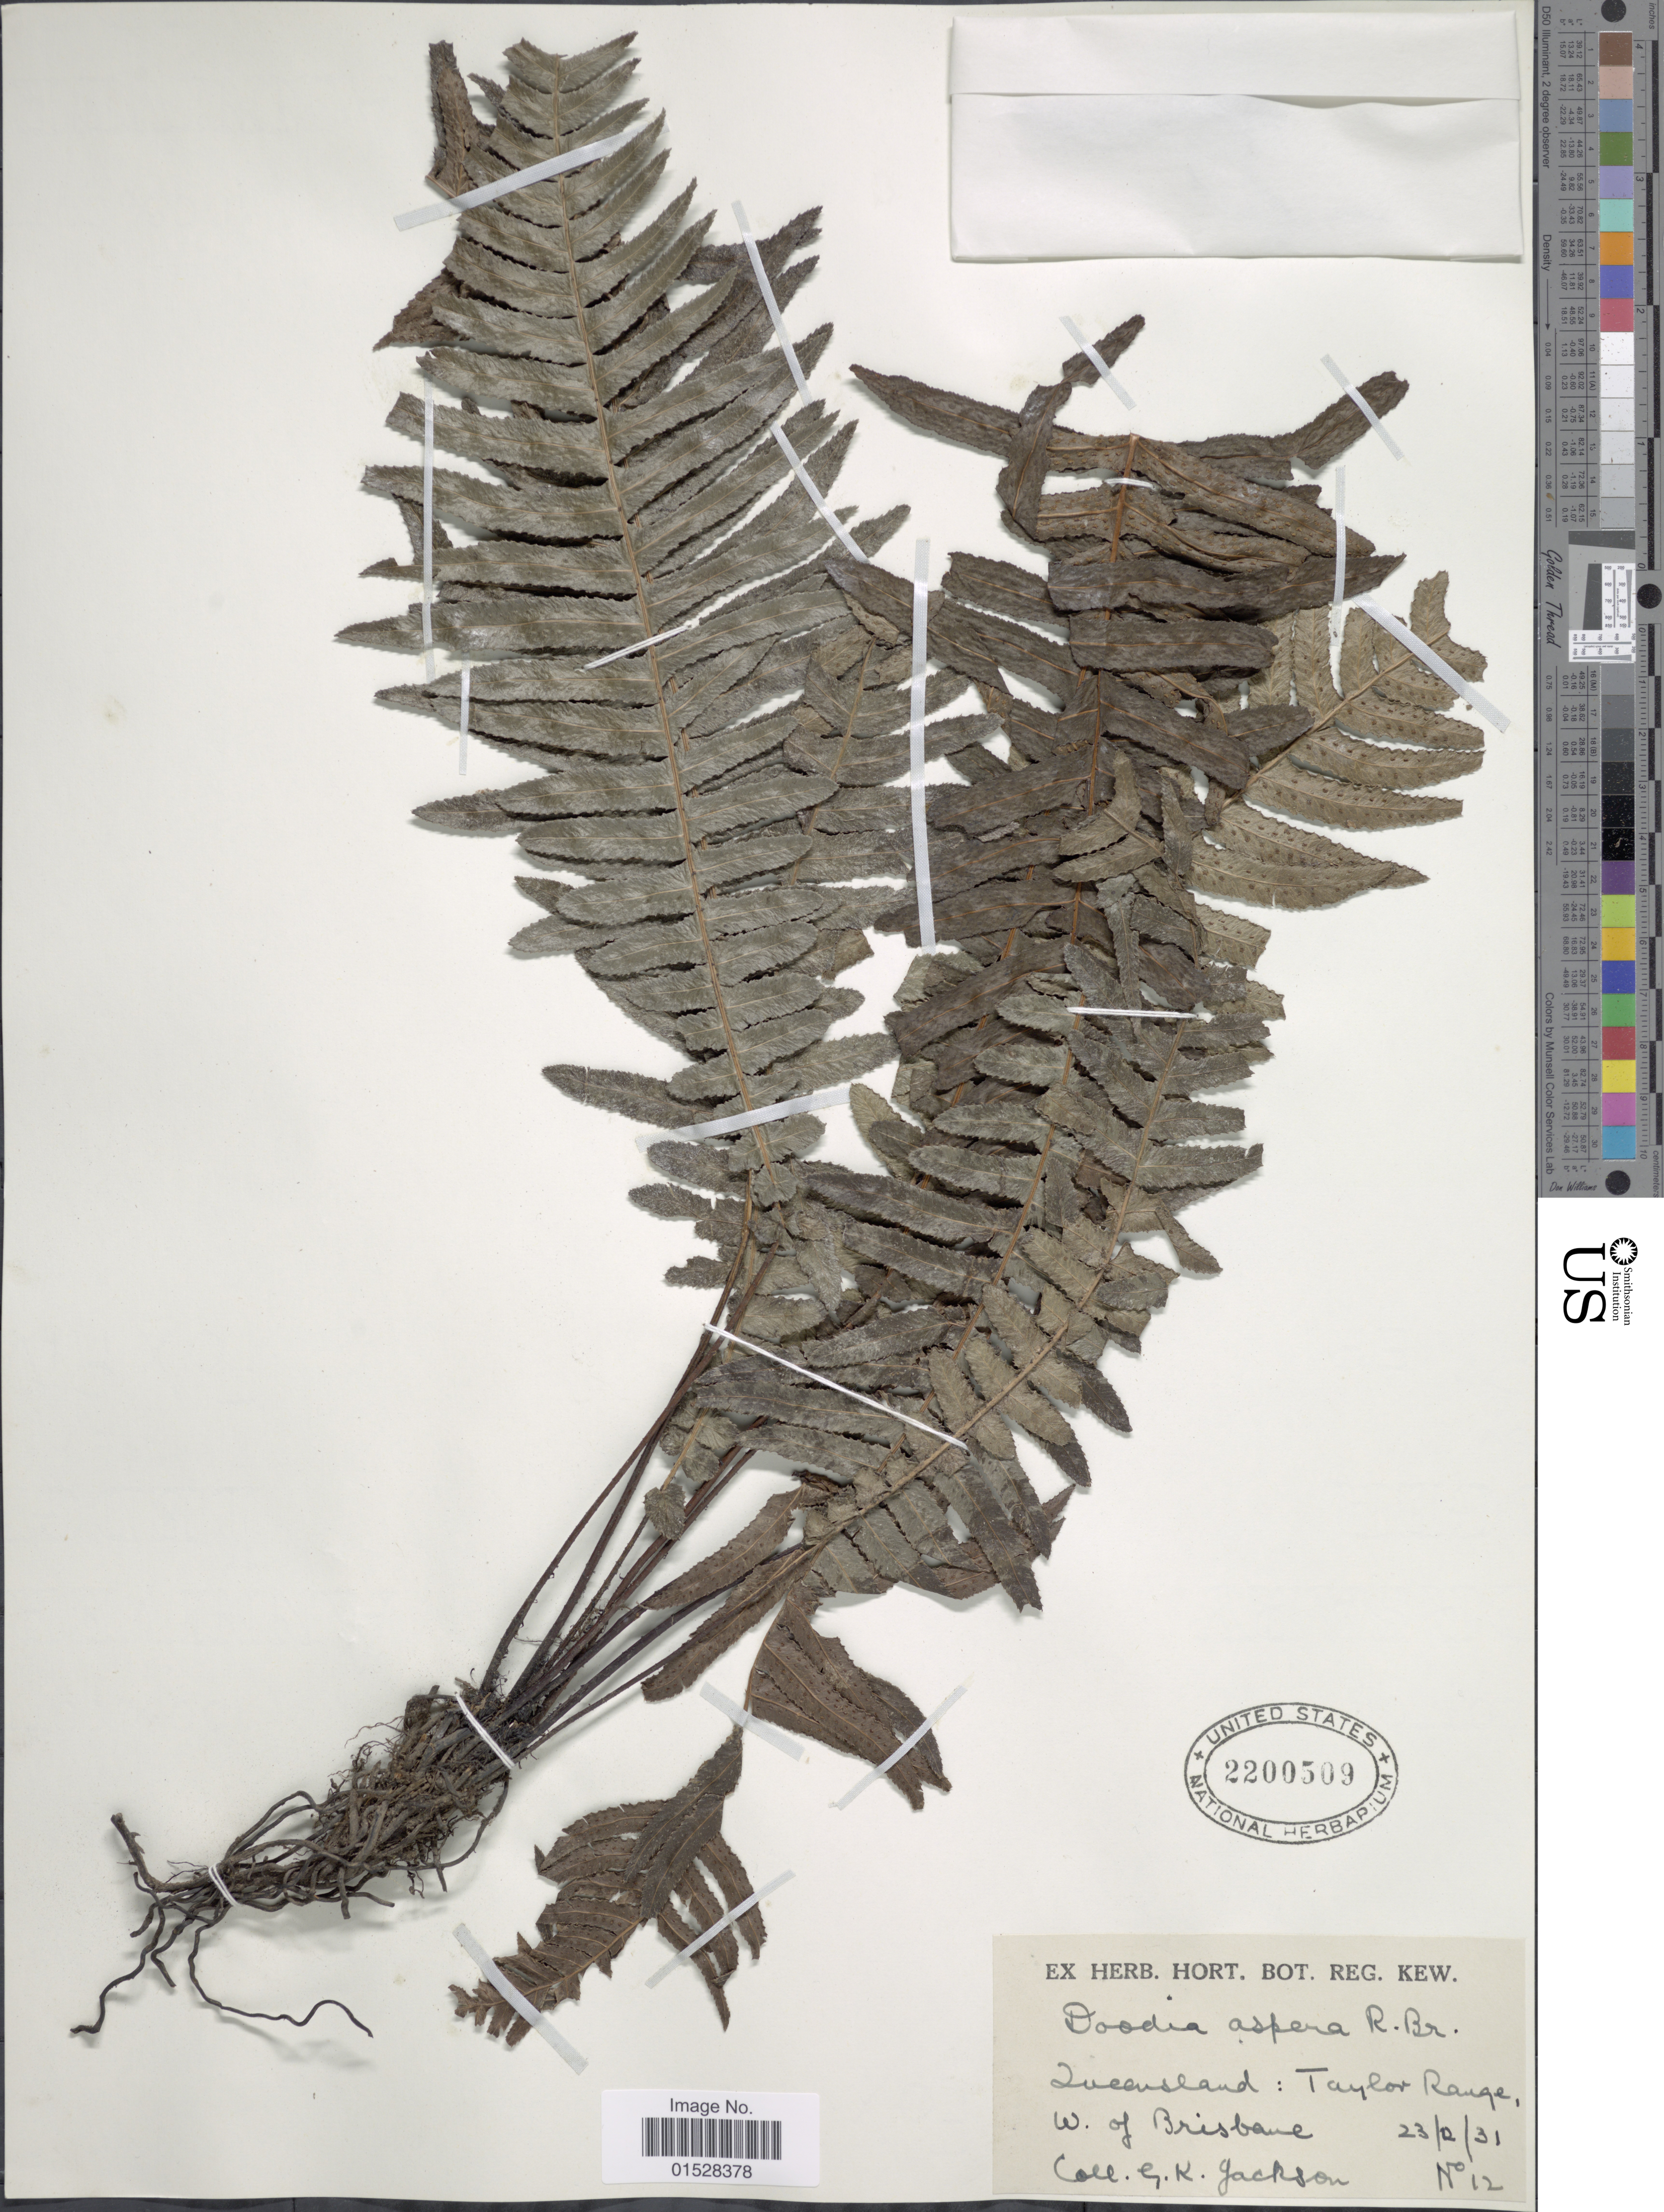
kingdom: Plantae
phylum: Tracheophyta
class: Polypodiopsida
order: Polypodiales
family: Blechnaceae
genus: Blechnum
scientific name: Blechnum neohollandicum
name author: Christenh.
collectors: G. Jackson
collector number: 12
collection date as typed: Transcribed d/m/y: 23/12/31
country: Australia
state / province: Queensland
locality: Taylor Range, w. of Brisbane.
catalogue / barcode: US 2200509